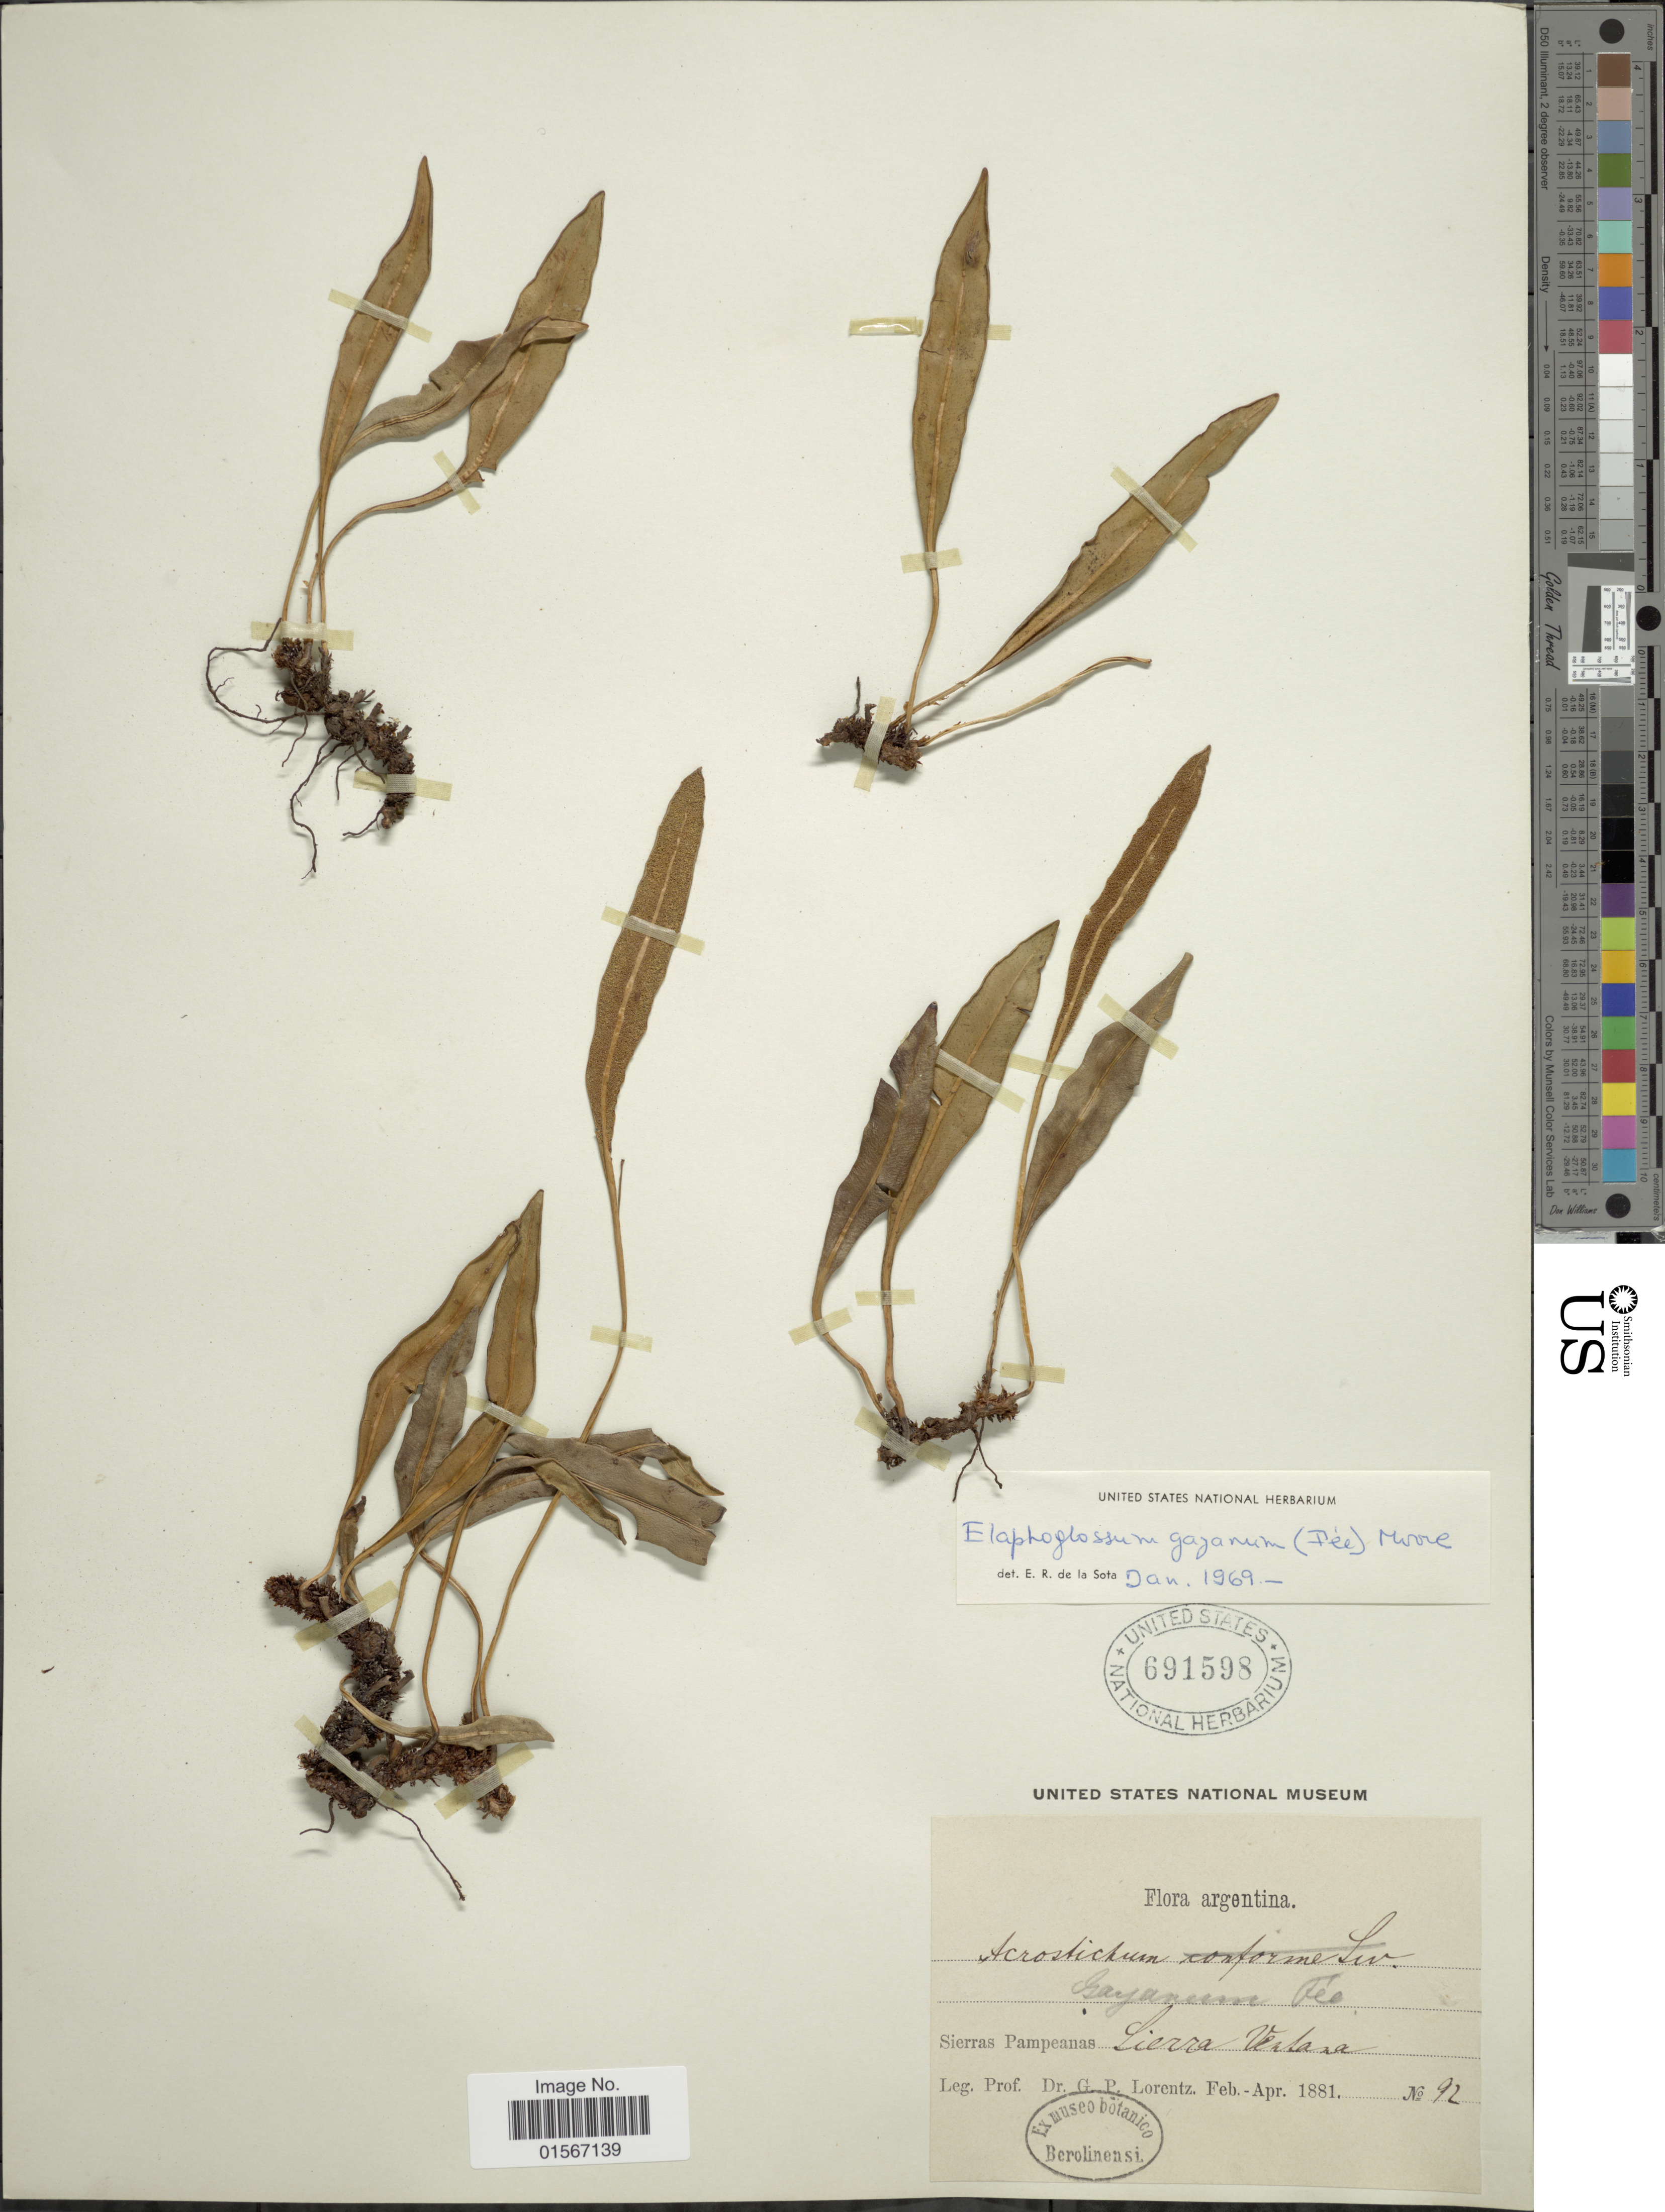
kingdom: Plantae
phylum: Tracheophyta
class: Polypodiopsida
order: Polypodiales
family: Dryopteridaceae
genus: Elaphoglossum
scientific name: Elaphoglossum minutum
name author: (Pohl ex Fée) T. Moore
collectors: P. G. Lorentz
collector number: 92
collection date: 1881-02/1881-04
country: Argentina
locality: Argentina, Sierras Pampeanas, Sierra Venlaza.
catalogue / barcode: US 691598